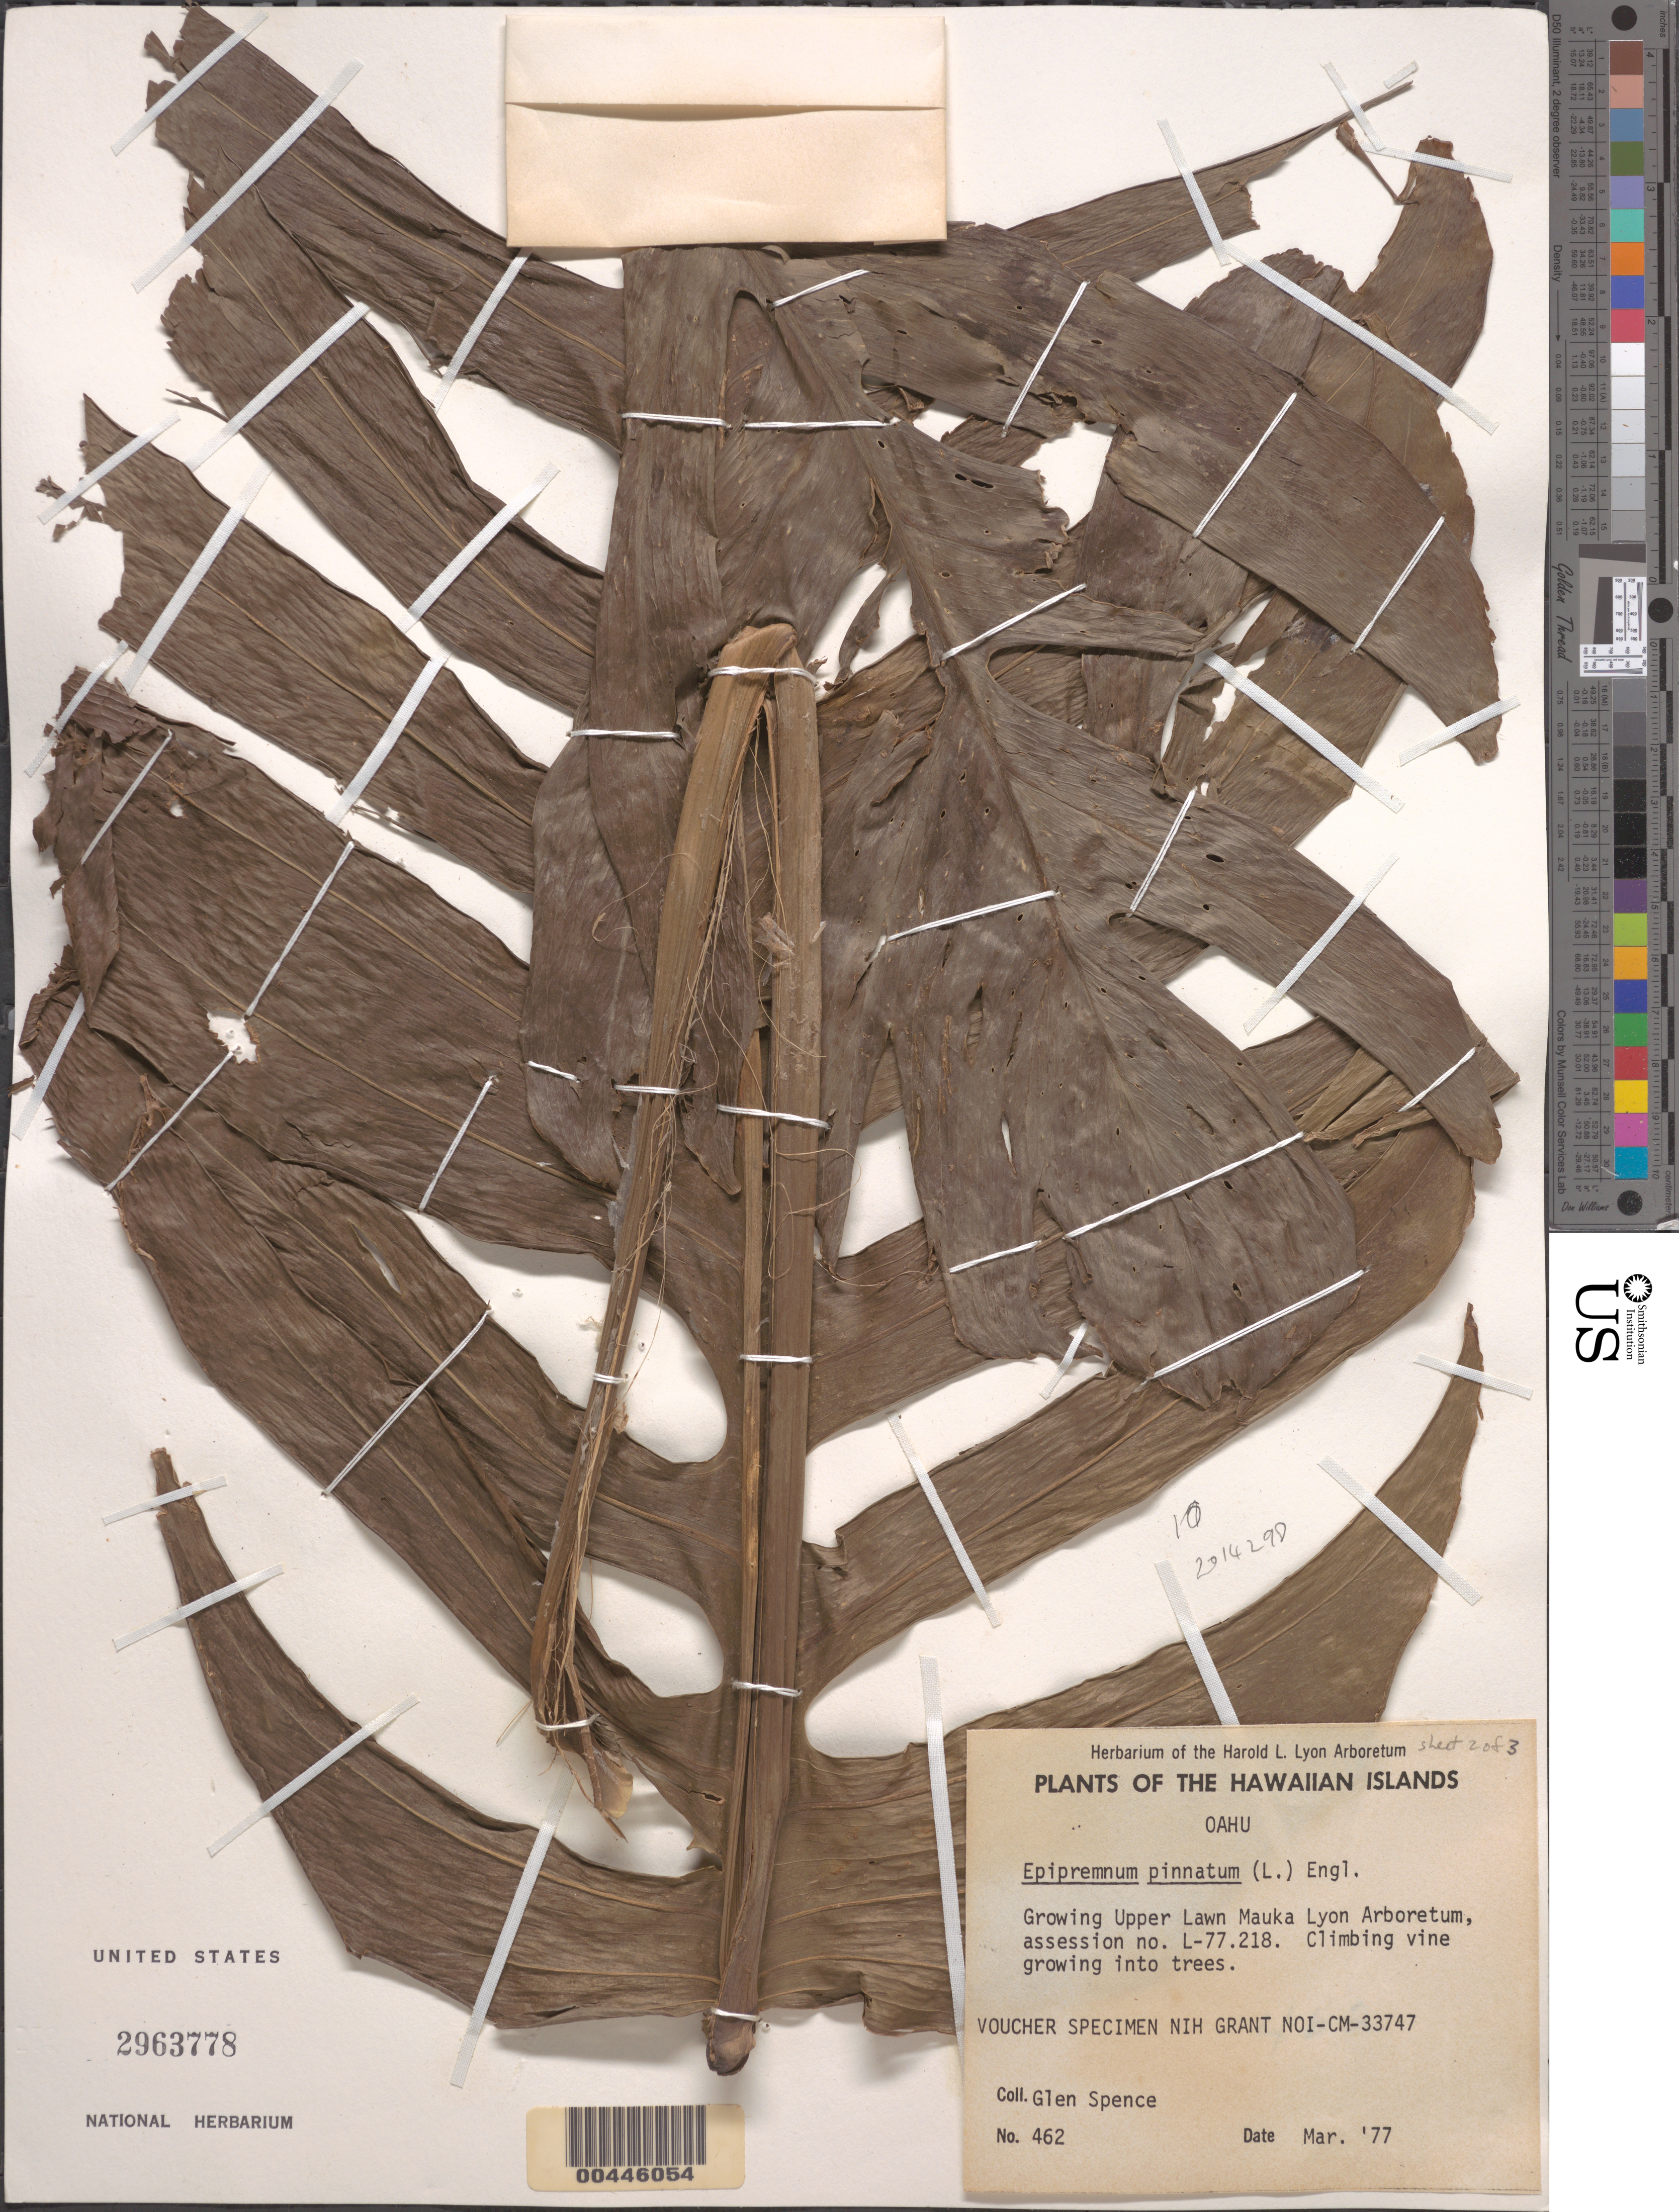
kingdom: Plantae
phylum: Tracheophyta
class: Liliopsida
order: Alismatales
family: Araceae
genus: Epipremnum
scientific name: Epipremnum pinnatum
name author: (L.) Engl.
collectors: G. Spence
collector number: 462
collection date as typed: Mar 1977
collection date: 1977-03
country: United States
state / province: Hawaii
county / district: Honolulu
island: Oahu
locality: Upper Lawn Mauka, H.L. Lyon Arboretum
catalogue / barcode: US 2963778